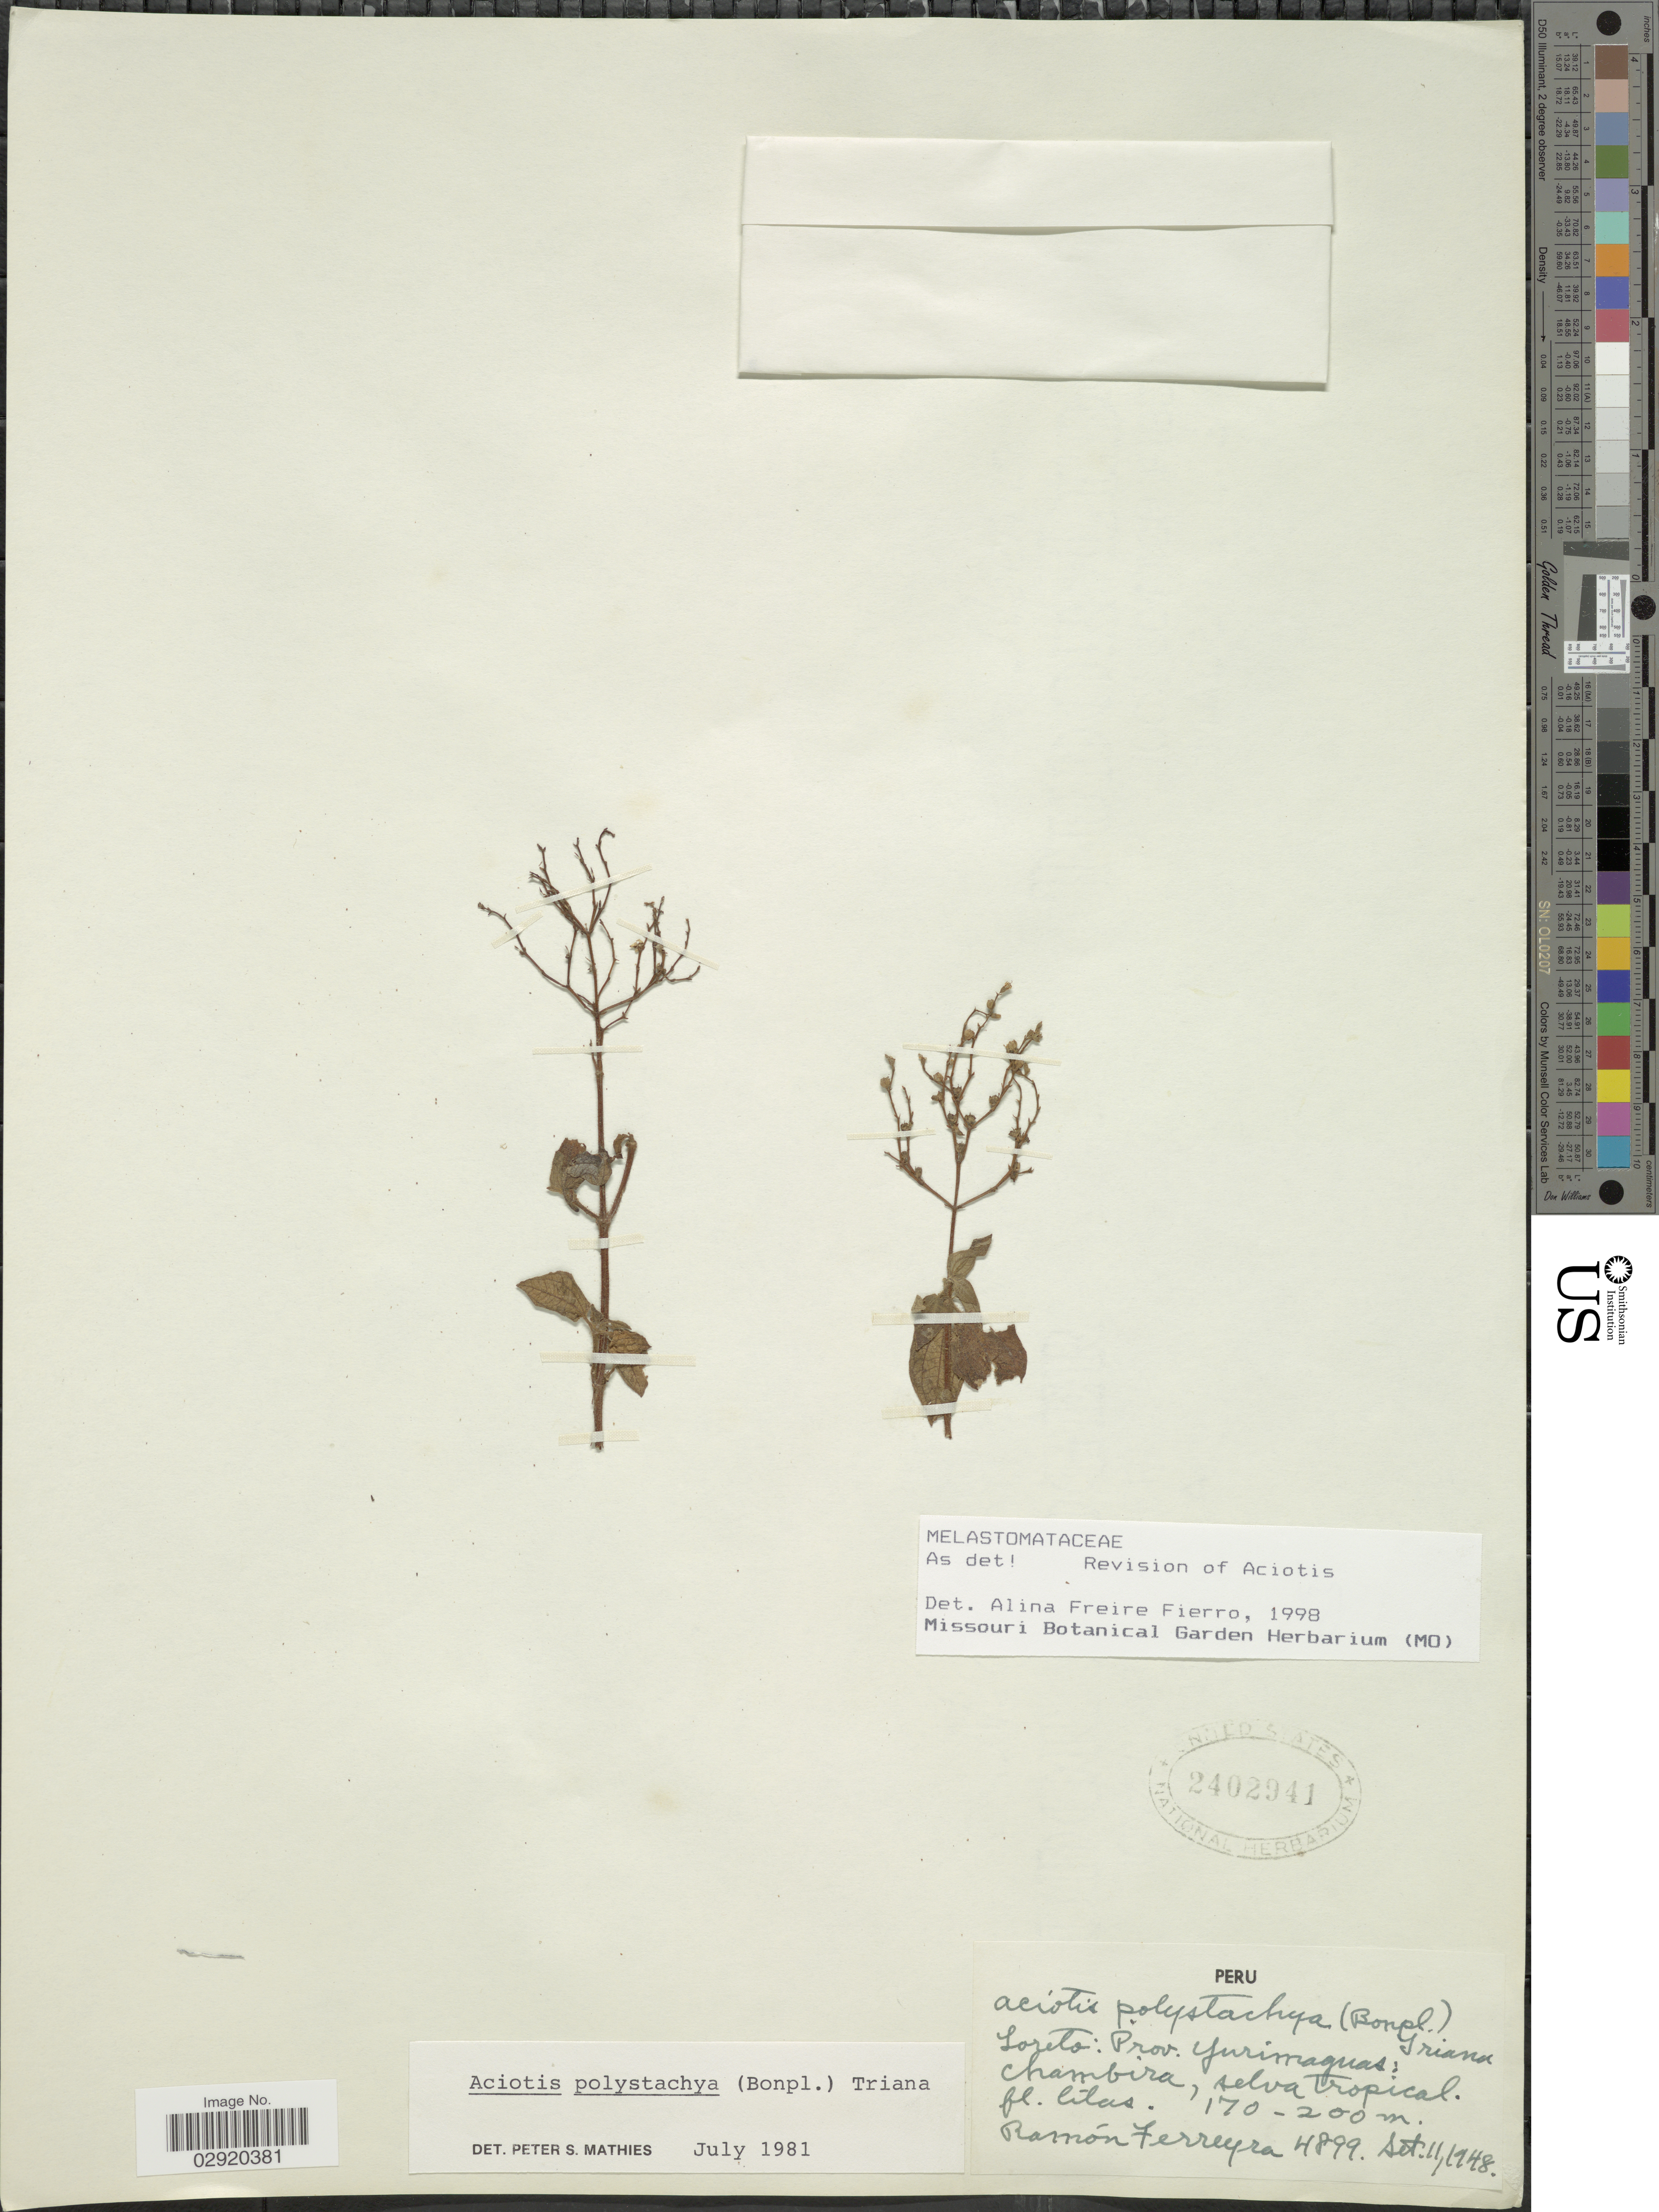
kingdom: Plantae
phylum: Tracheophyta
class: Magnoliopsida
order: Myrtales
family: Melastomataceae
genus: Aciotis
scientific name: Aciotis polystachya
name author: (Bonpl.) Triana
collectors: R. A. Ferreyra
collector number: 4899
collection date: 1948-09-11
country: Peru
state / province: Loreto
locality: Loreto: Prov. Yurimaguas: Chambira.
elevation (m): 170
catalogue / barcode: US 2402941